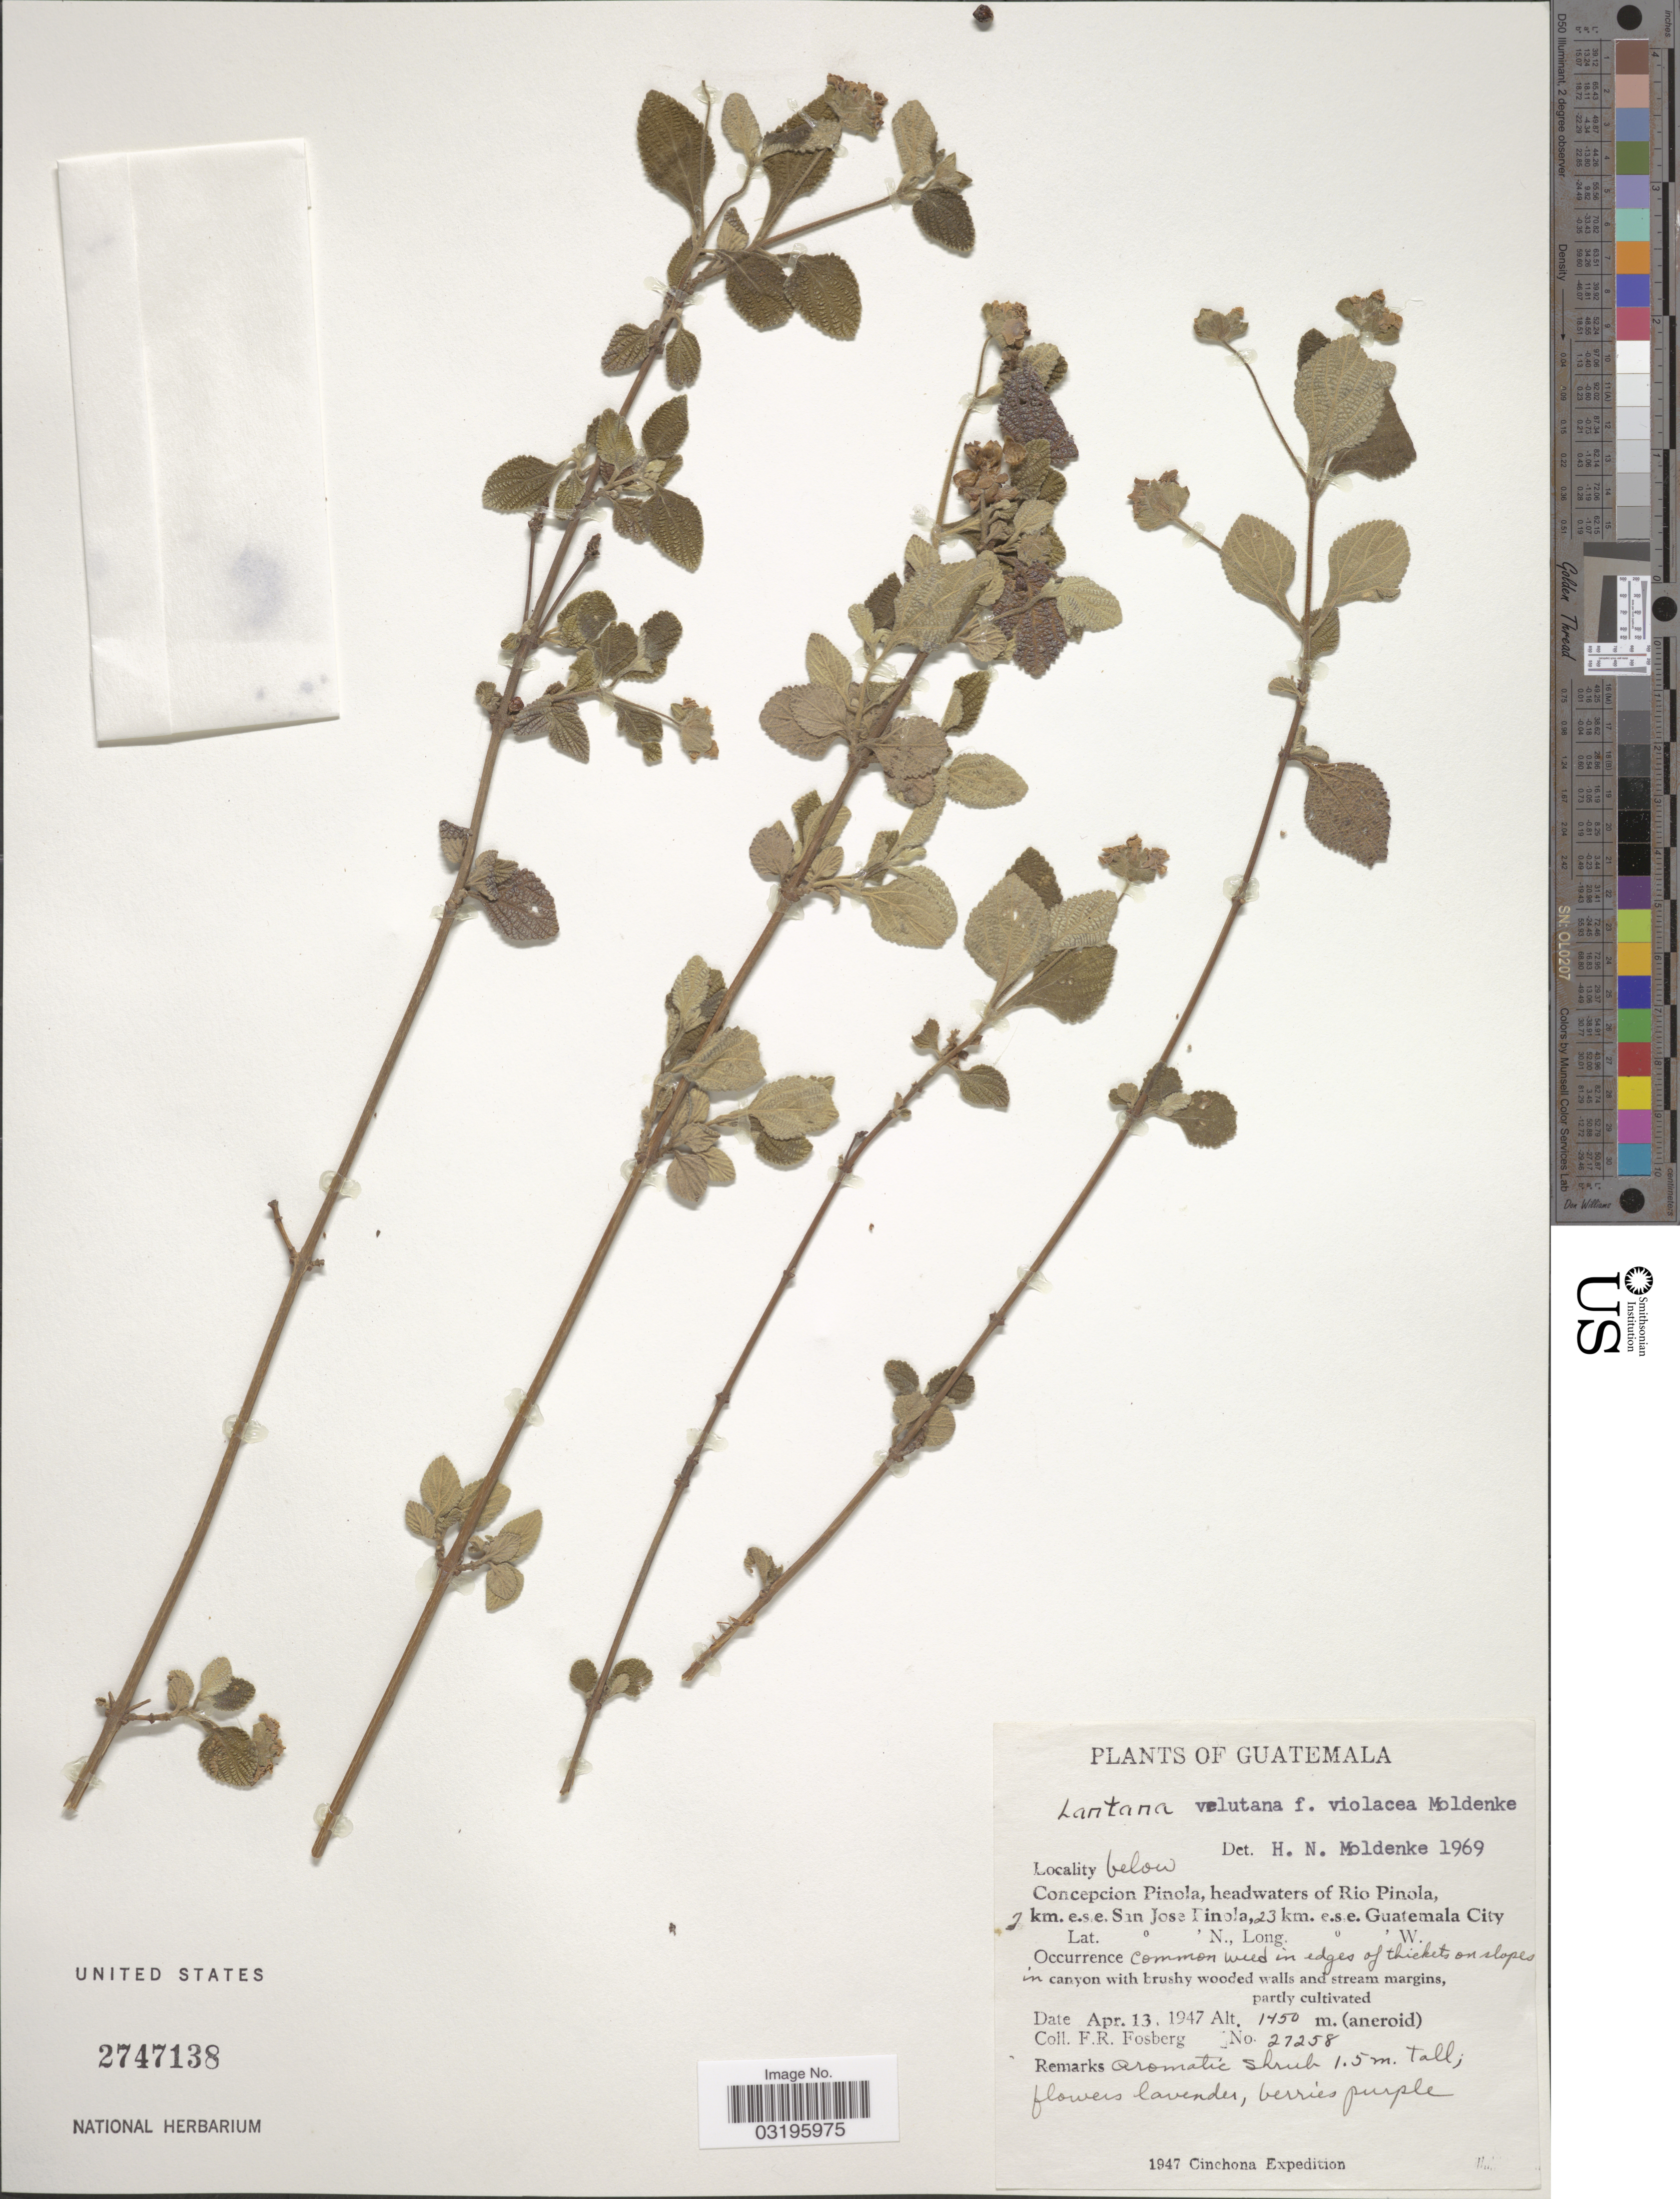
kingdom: Plantae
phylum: Tracheophyta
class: Magnoliopsida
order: Lamiales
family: Verbenaceae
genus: Lantana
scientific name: Lantana velutina f. violacea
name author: Moldenke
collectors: F. R. Fosberg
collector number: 27258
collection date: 1947-04-13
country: Guatemala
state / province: Guatemala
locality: Below Concepcion Pinola, headwaters of Rio Pinola, 7 km. e.s.e. San Jose Pinola, 23 km. e.s.e. Guatemala City.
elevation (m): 1450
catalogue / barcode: US 2747138